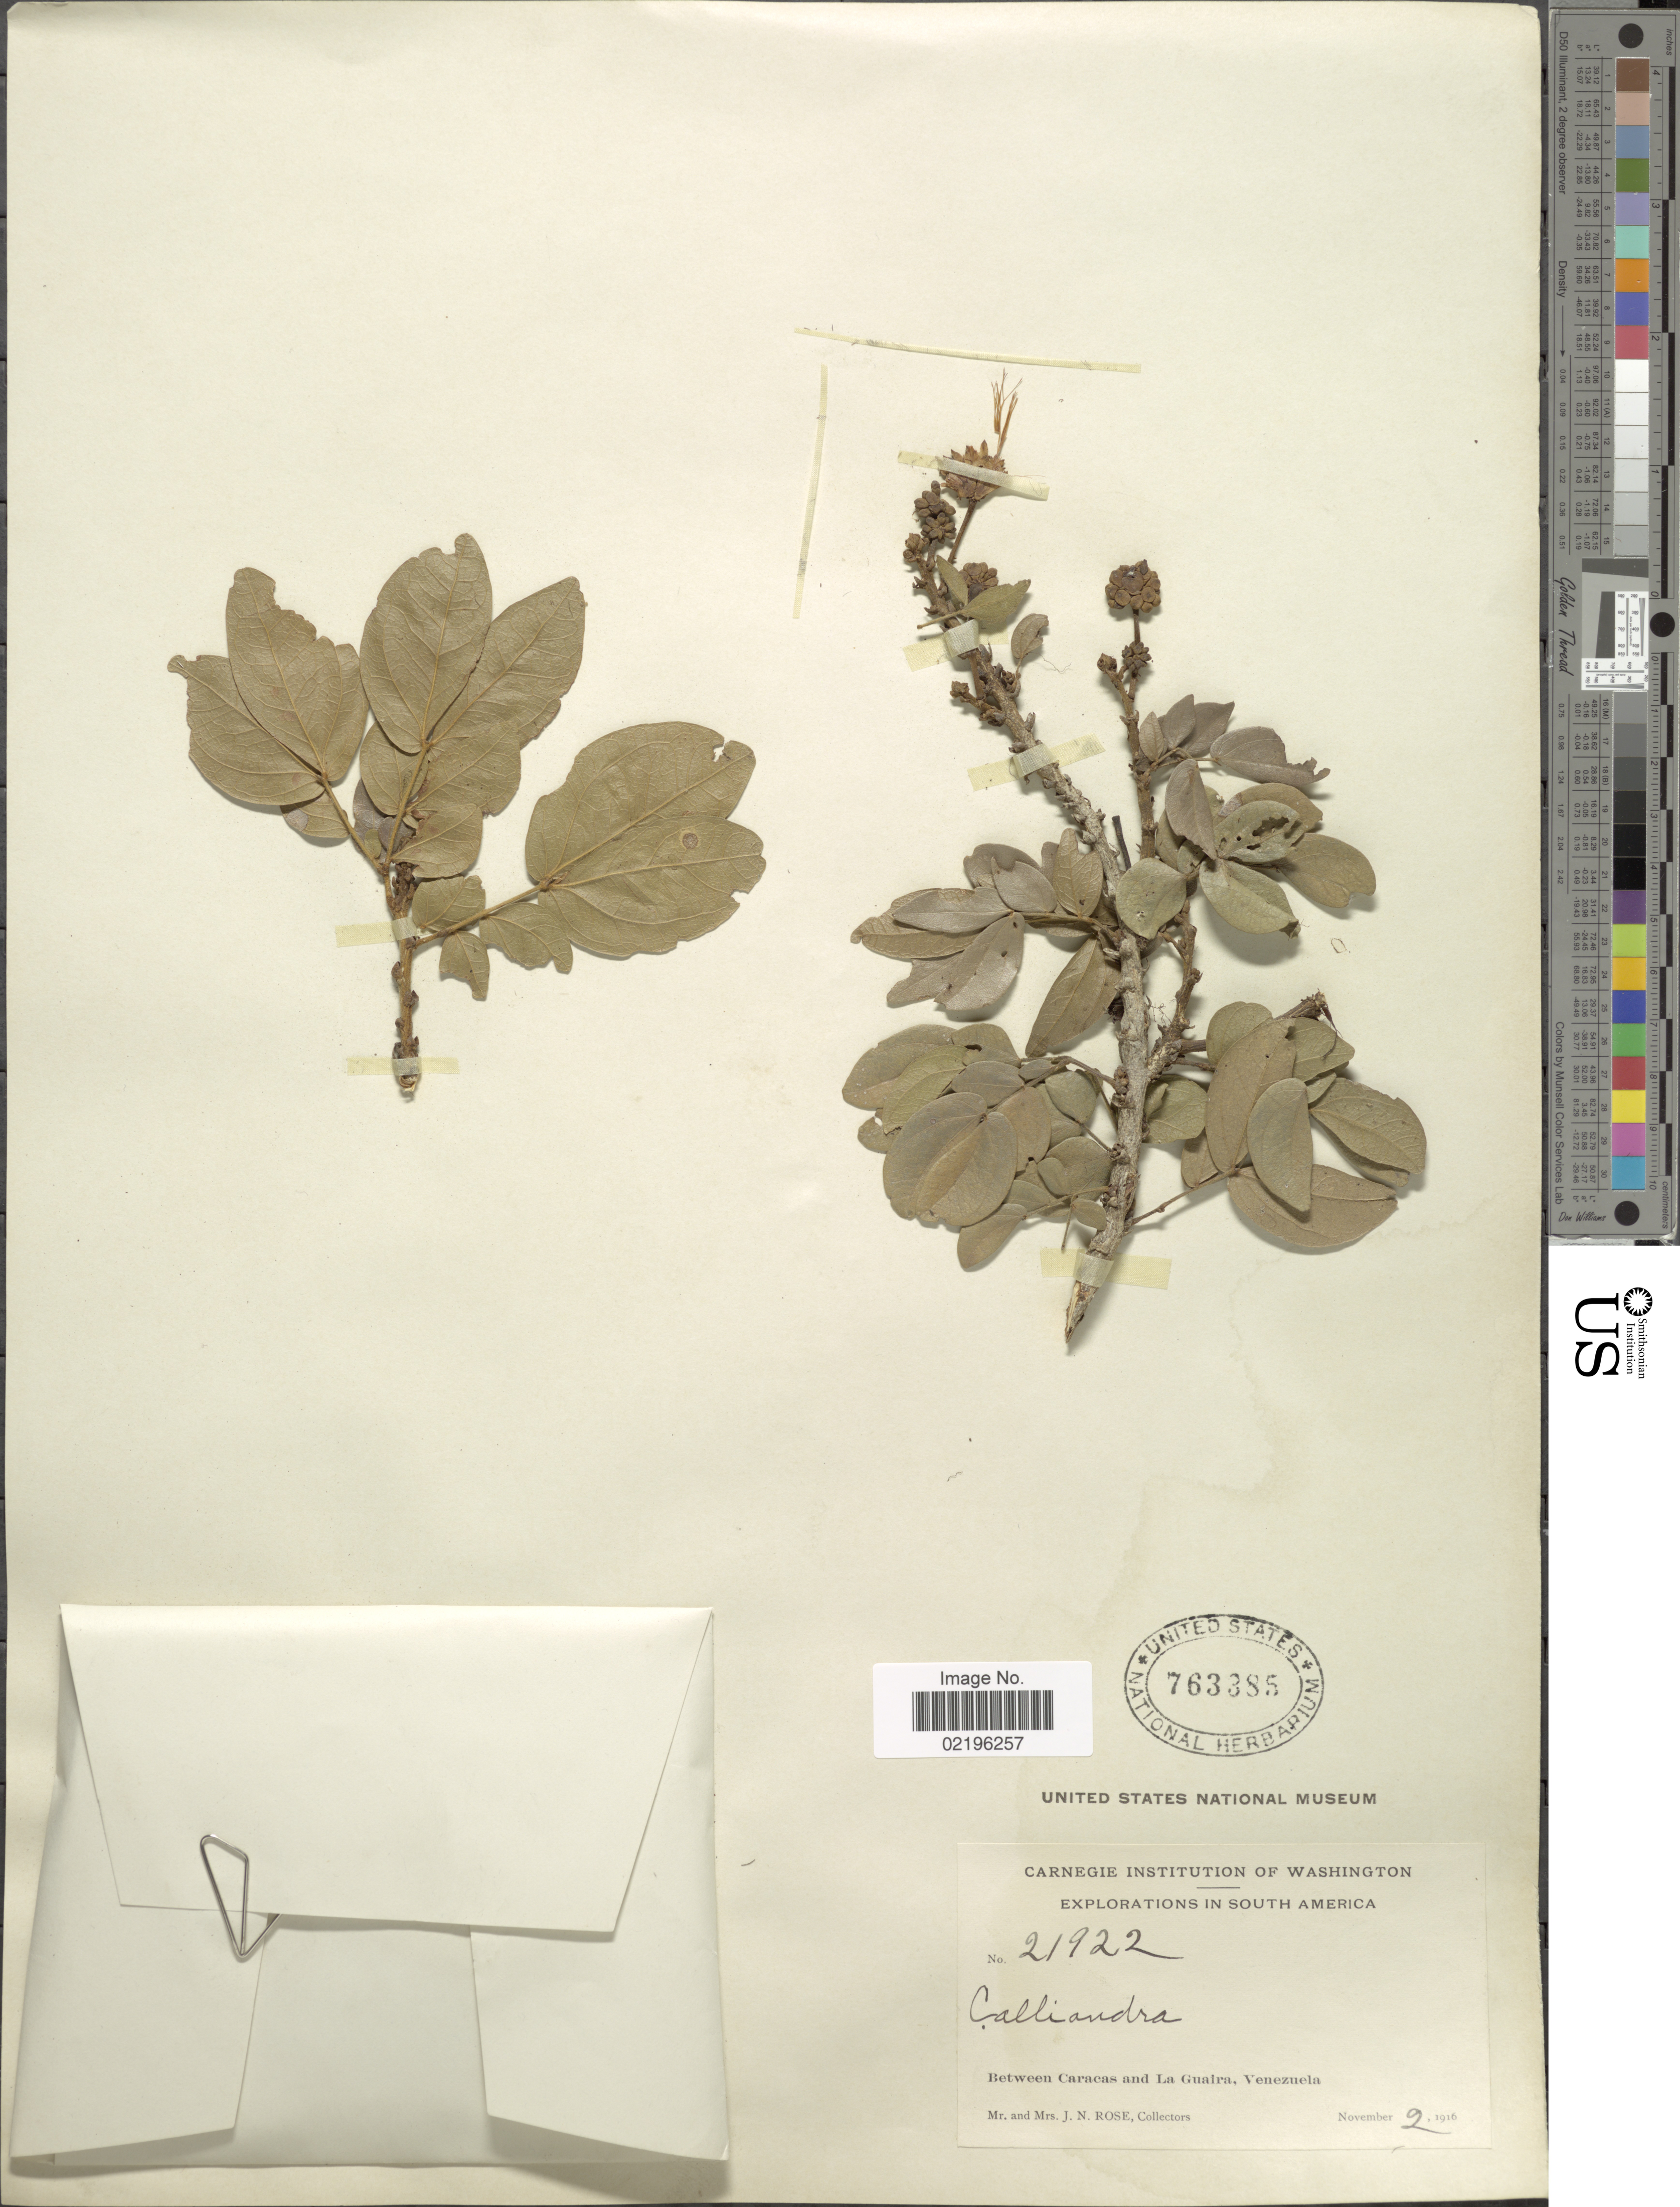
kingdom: Plantae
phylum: Tracheophyta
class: Magnoliopsida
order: Fabales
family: Fabaceae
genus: Calliandra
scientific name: Calliandra falcata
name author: Benth.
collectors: J. N. Rose & L. B. Rose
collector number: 21922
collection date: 1916-11-02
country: Venezuela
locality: Between Caracas and La Guaira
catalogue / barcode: US 763385